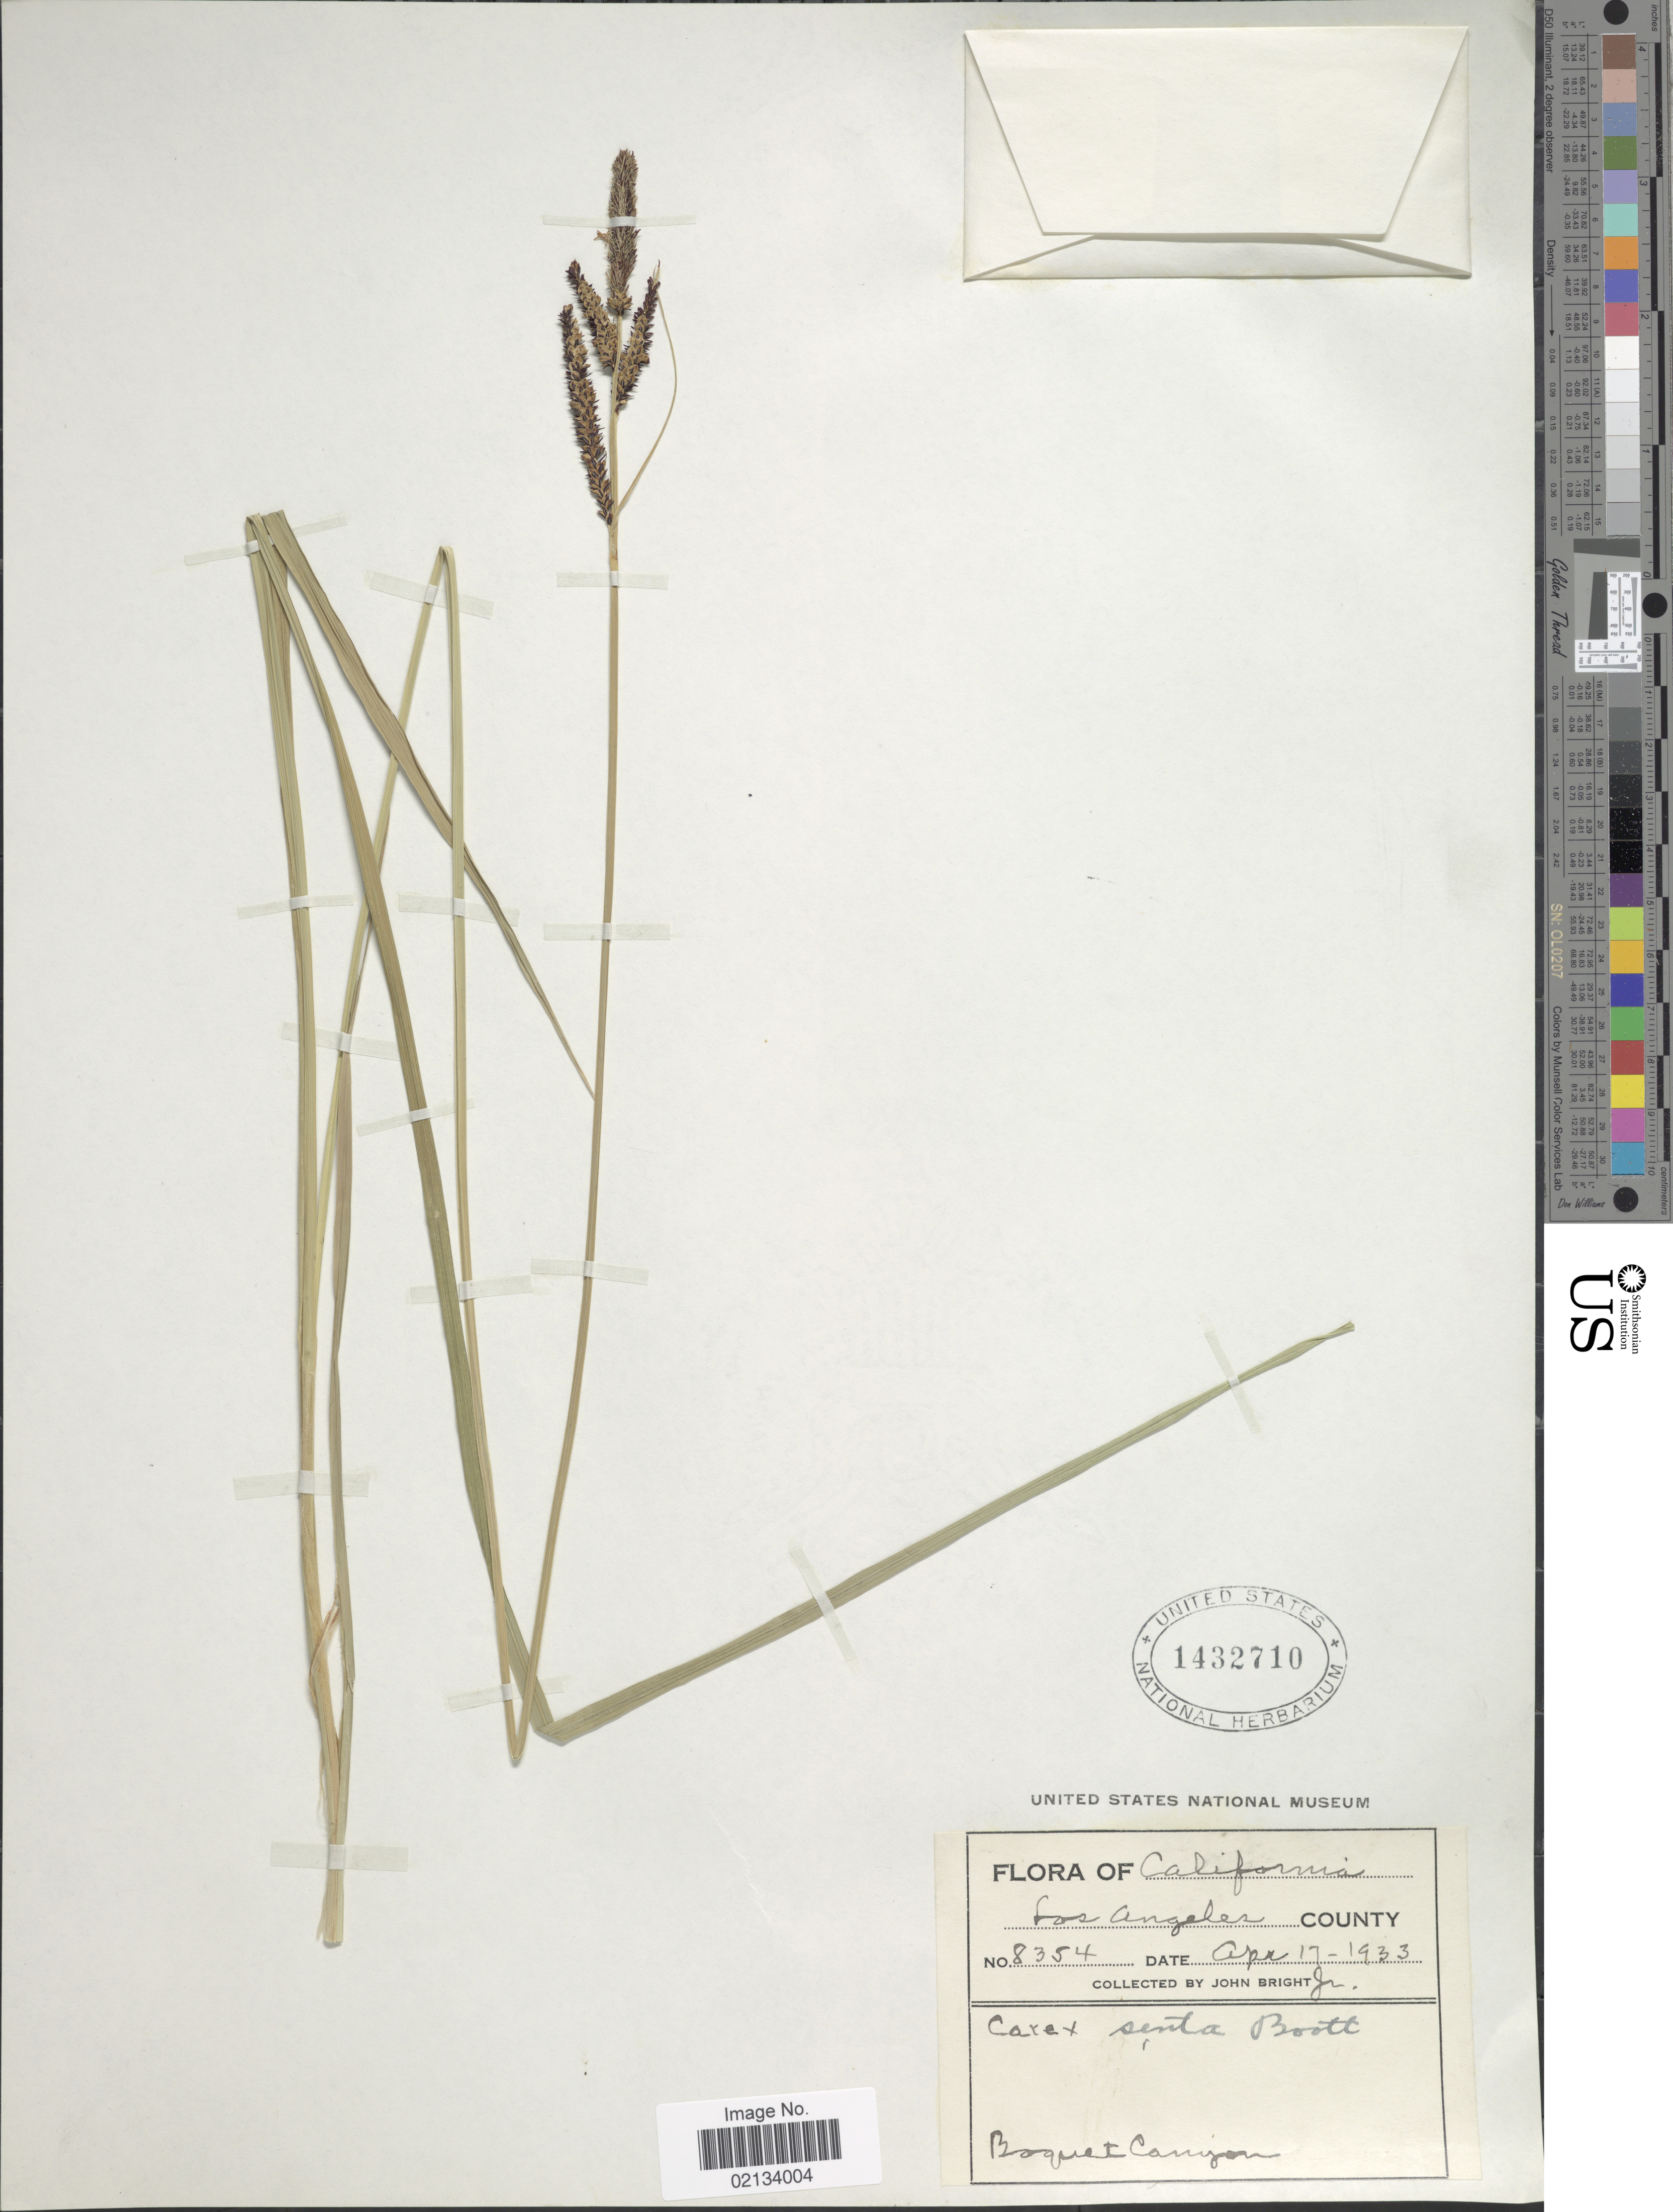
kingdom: Plantae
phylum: Tracheophyta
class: Liliopsida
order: Poales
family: Cyperaceae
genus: Carex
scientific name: Carex senta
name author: Boott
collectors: J. Bright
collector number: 8354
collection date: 1933-04-17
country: United States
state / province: California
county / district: Los Angeles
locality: Los Angeles County, Boquet Canyon.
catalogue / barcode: US 1432710